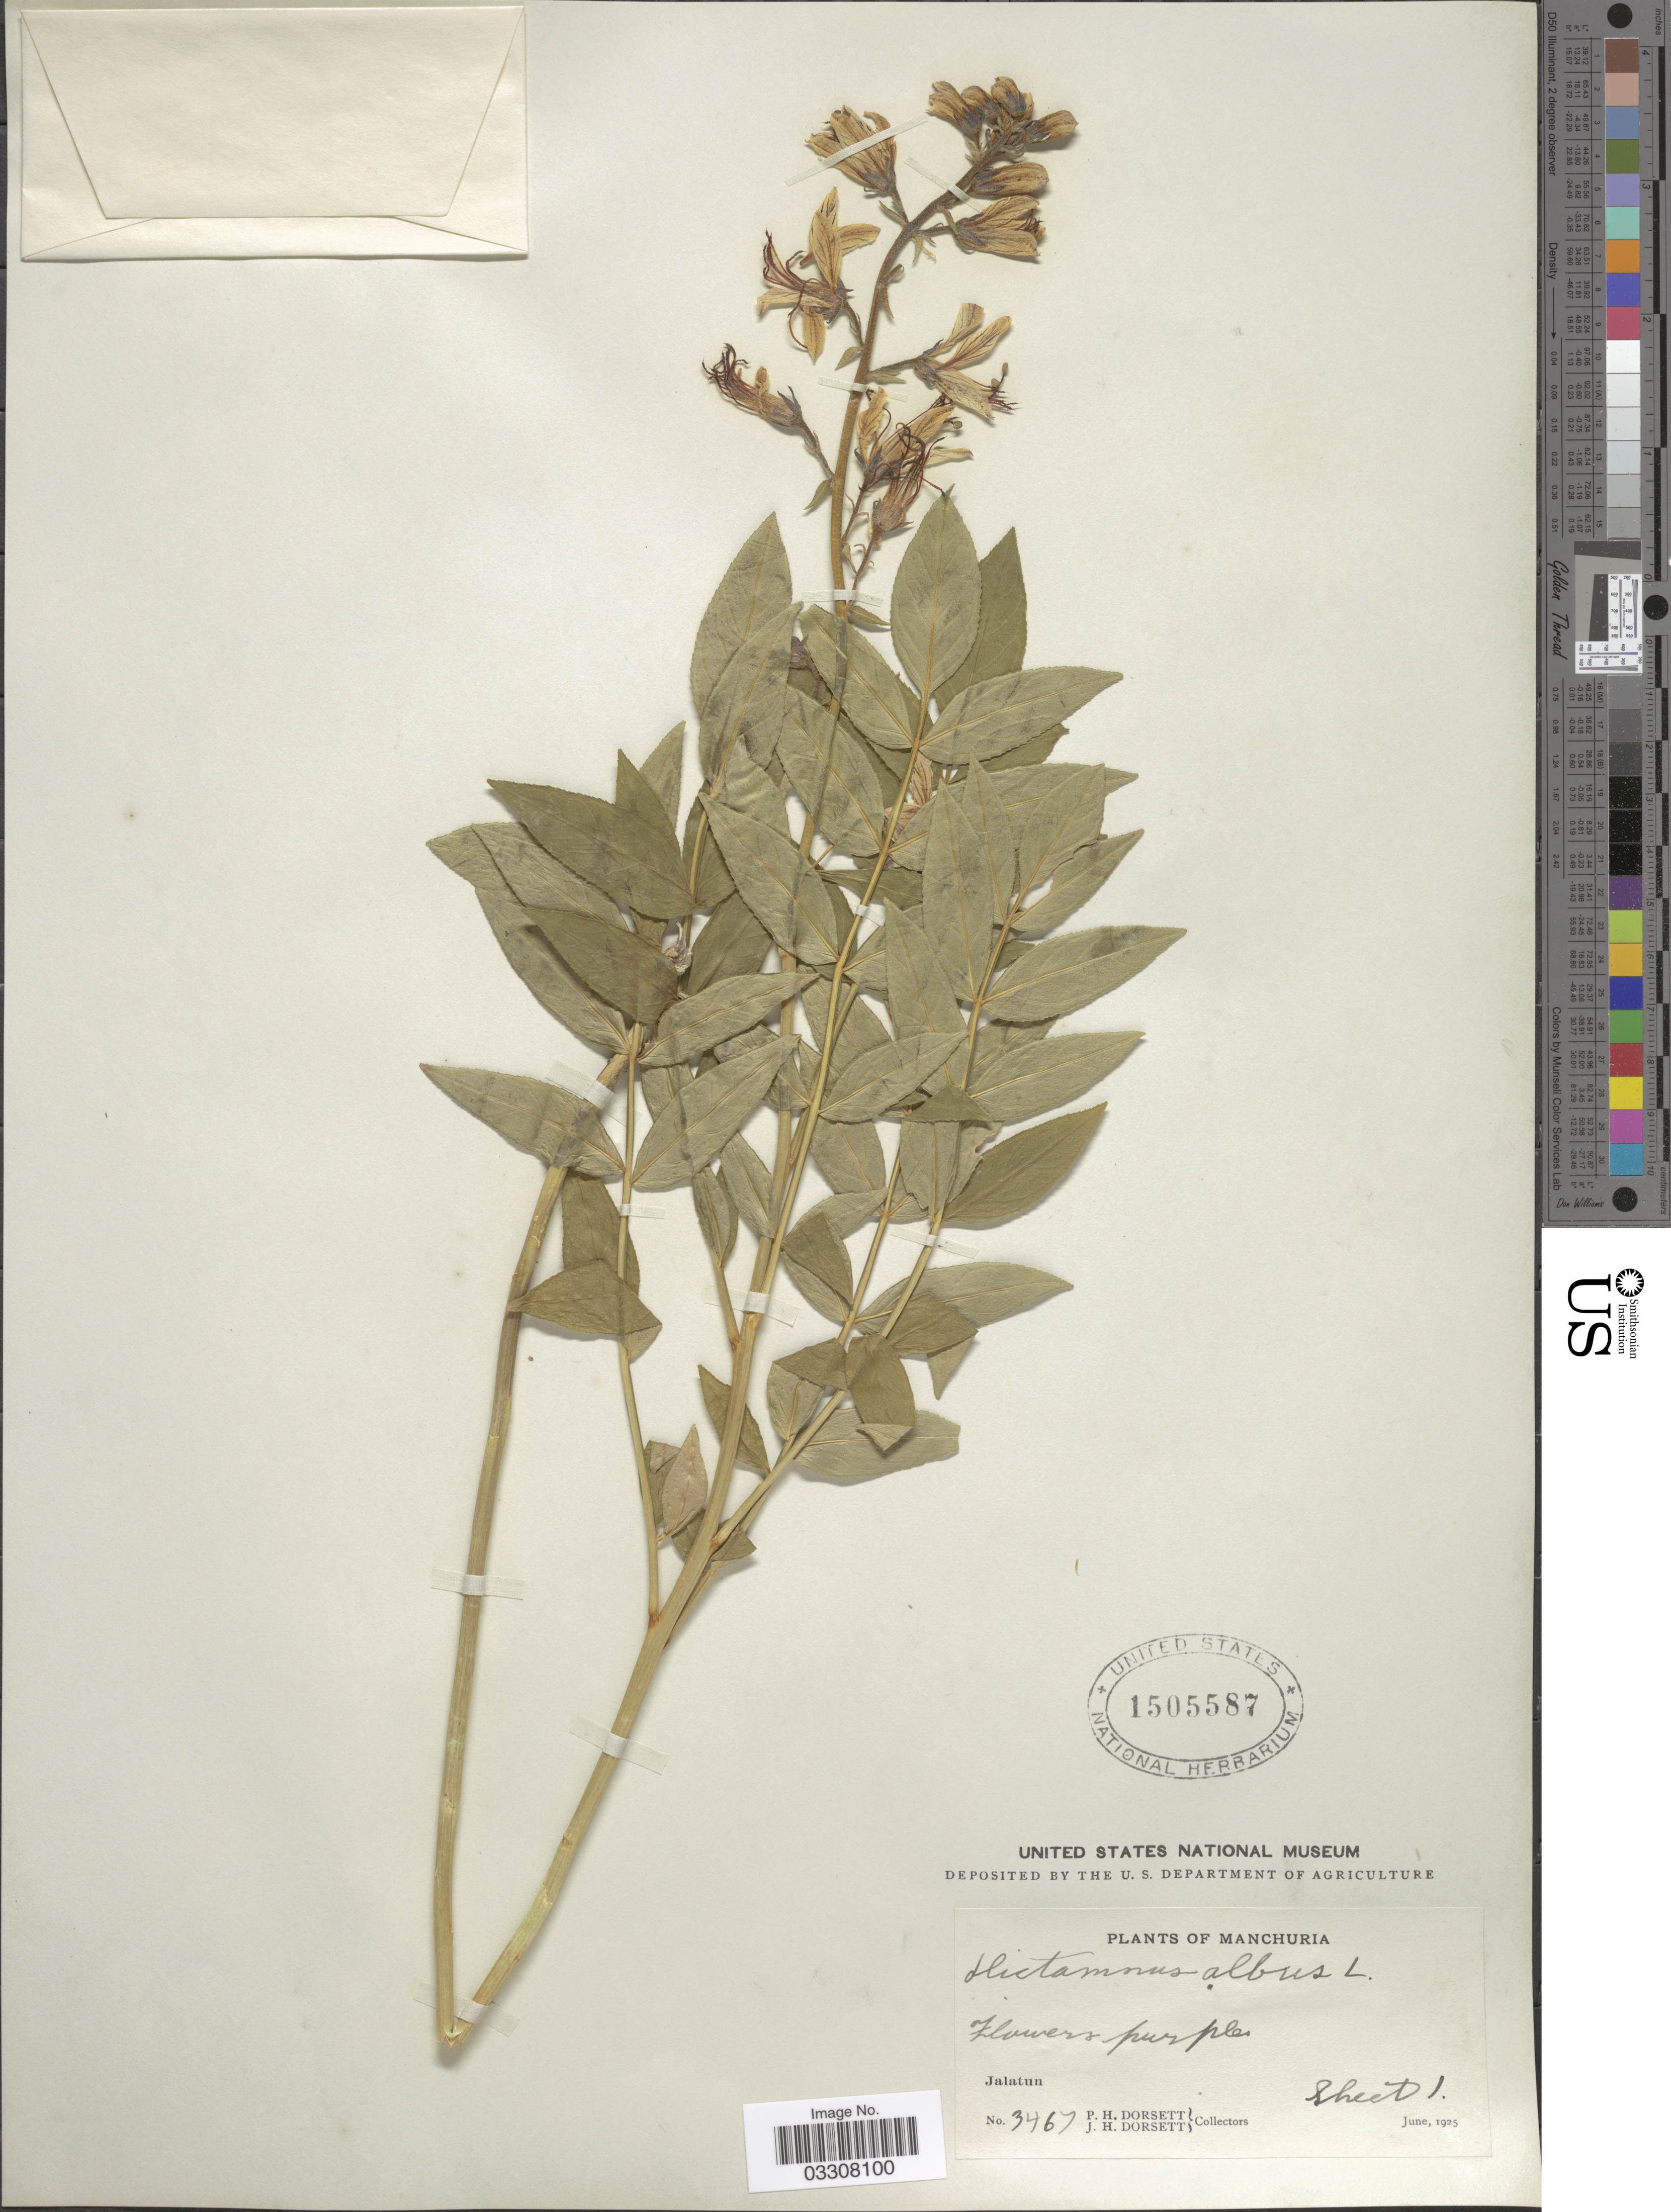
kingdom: Plantae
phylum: Tracheophyta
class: Magnoliopsida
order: Sapindales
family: Rutaceae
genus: Dictamnus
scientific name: Dictamnus albus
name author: L.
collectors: P. H. Dorsett & J. Dorsett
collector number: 3467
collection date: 1925-06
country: China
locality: Manchuria. Jalatun.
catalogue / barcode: US 1505587